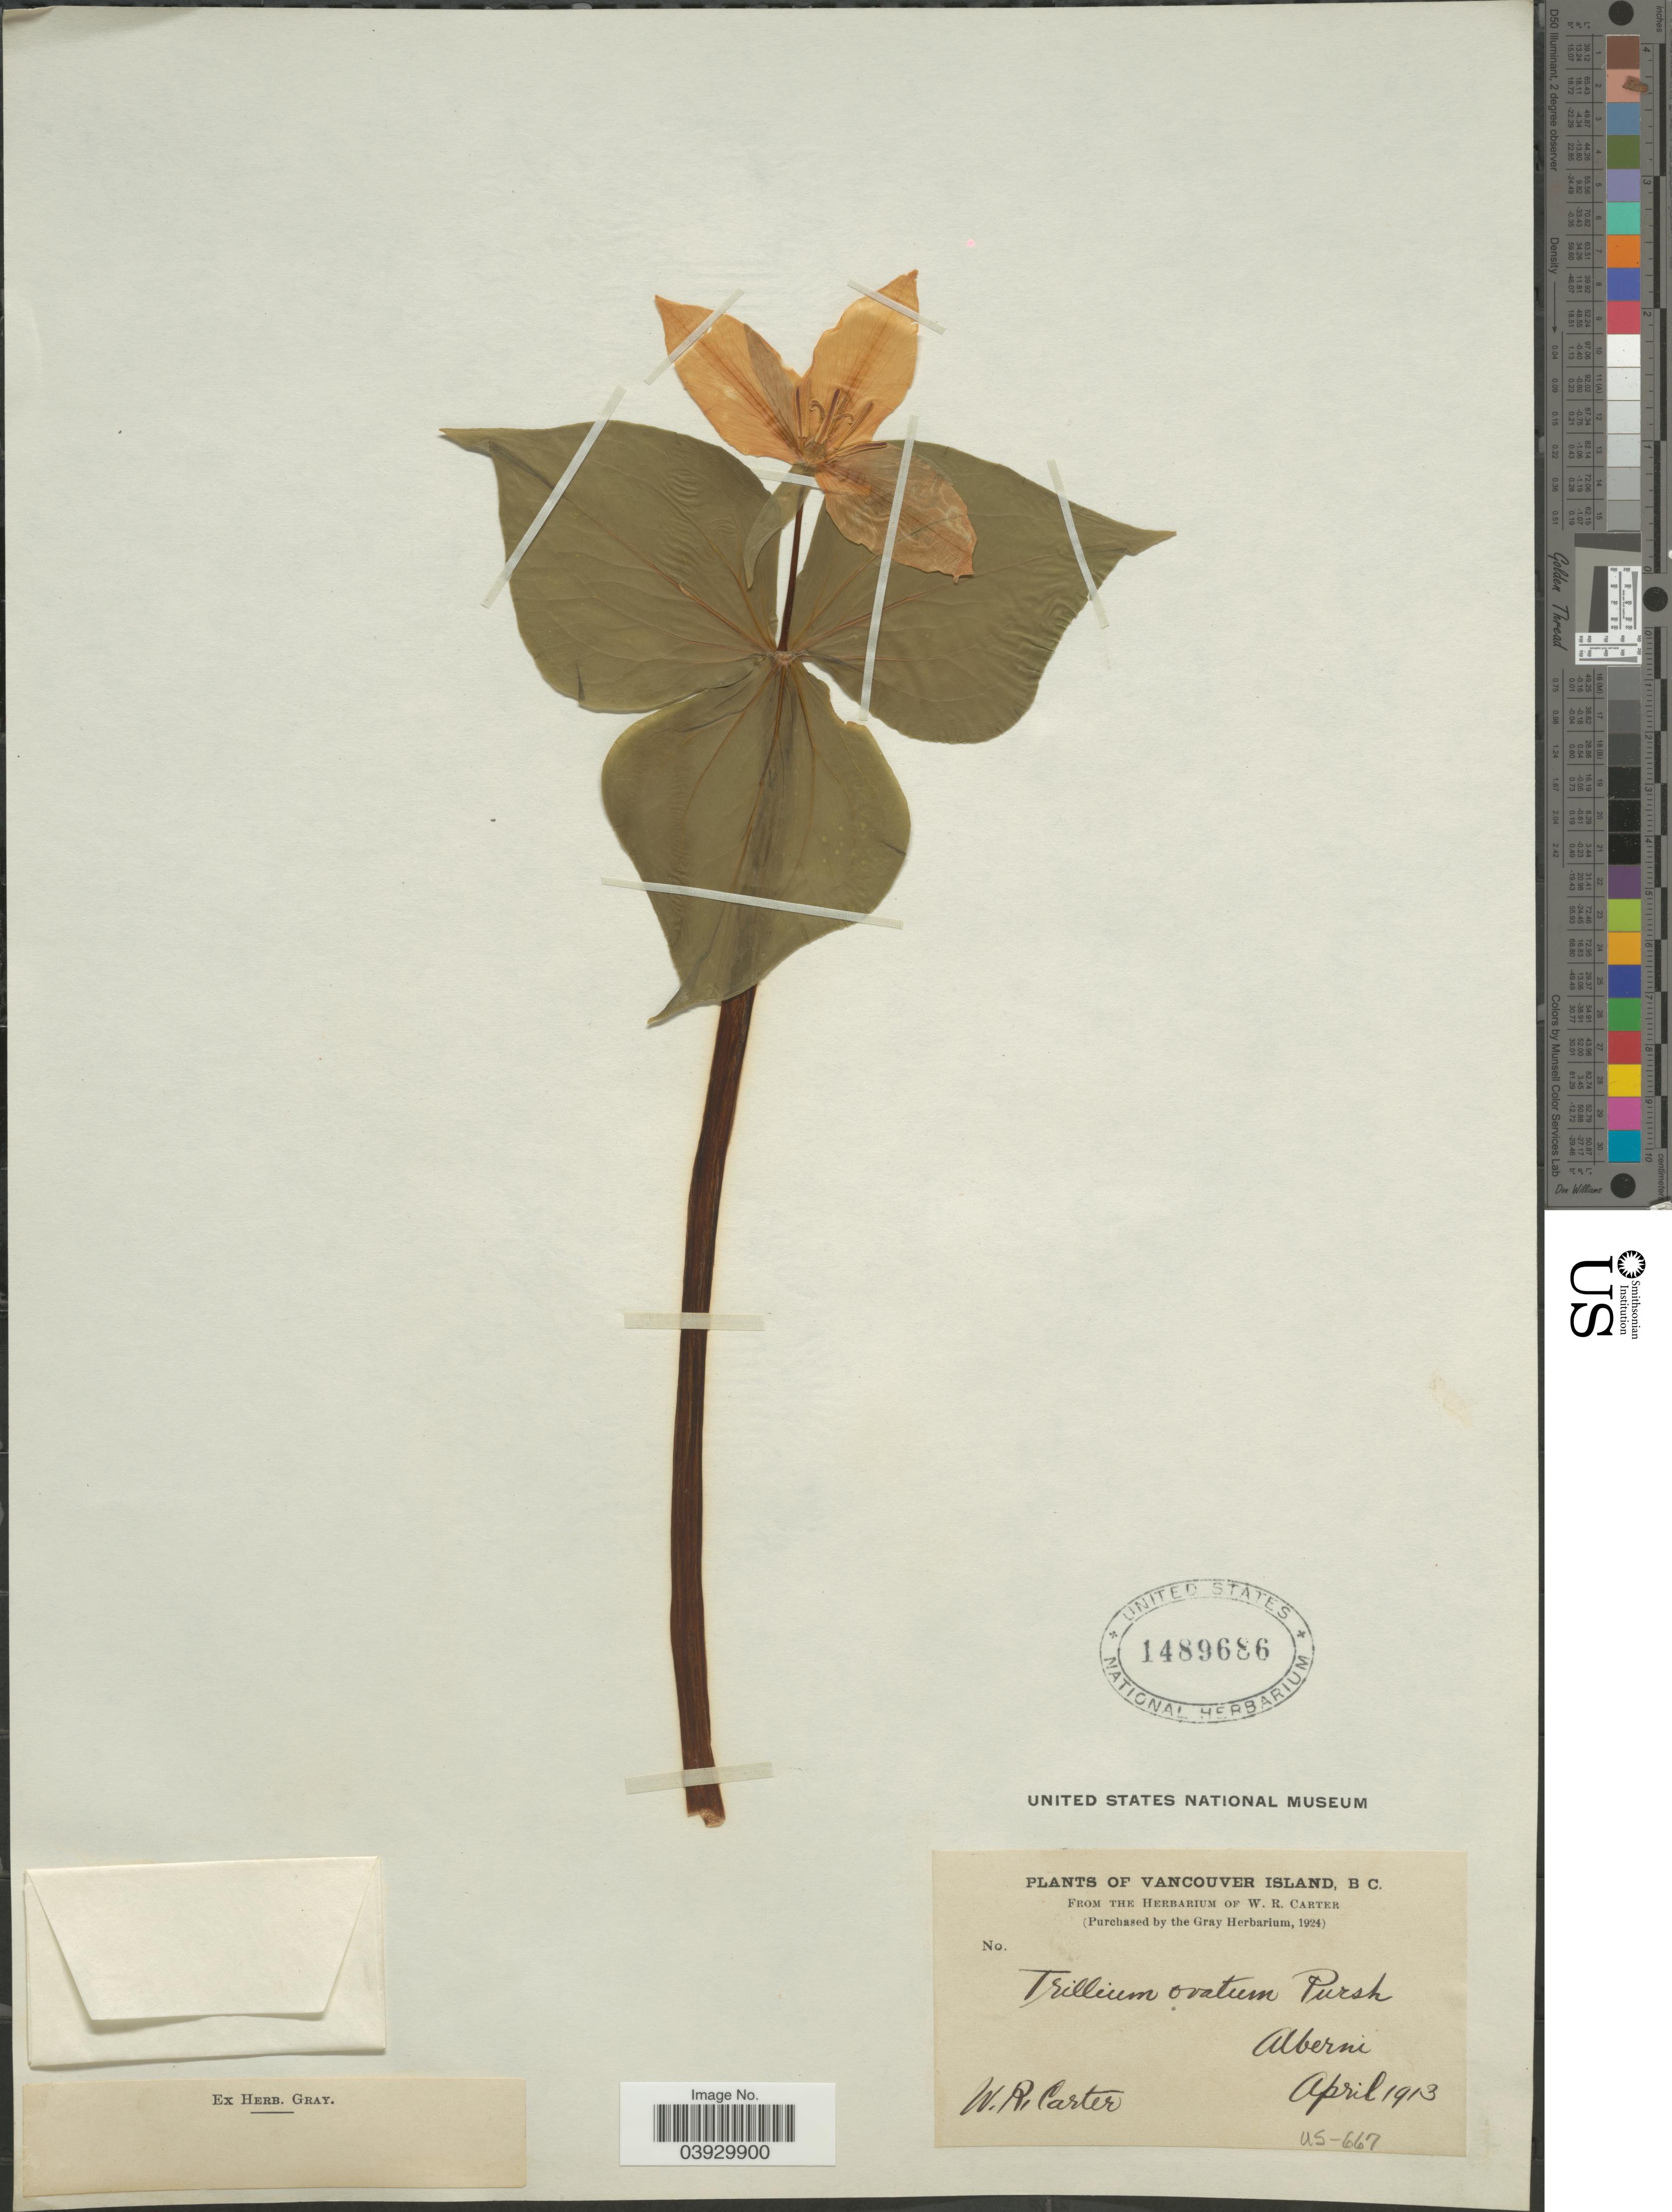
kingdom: Plantae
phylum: Tracheophyta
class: Liliopsida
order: Liliales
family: Melanthiaceae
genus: Trillium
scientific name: Trillium ovatum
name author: Pursh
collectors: W. R. Carter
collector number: US-667?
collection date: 1913-04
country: Canada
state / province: British Columbia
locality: Vancouver Island. Alberni.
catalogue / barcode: US 1489686